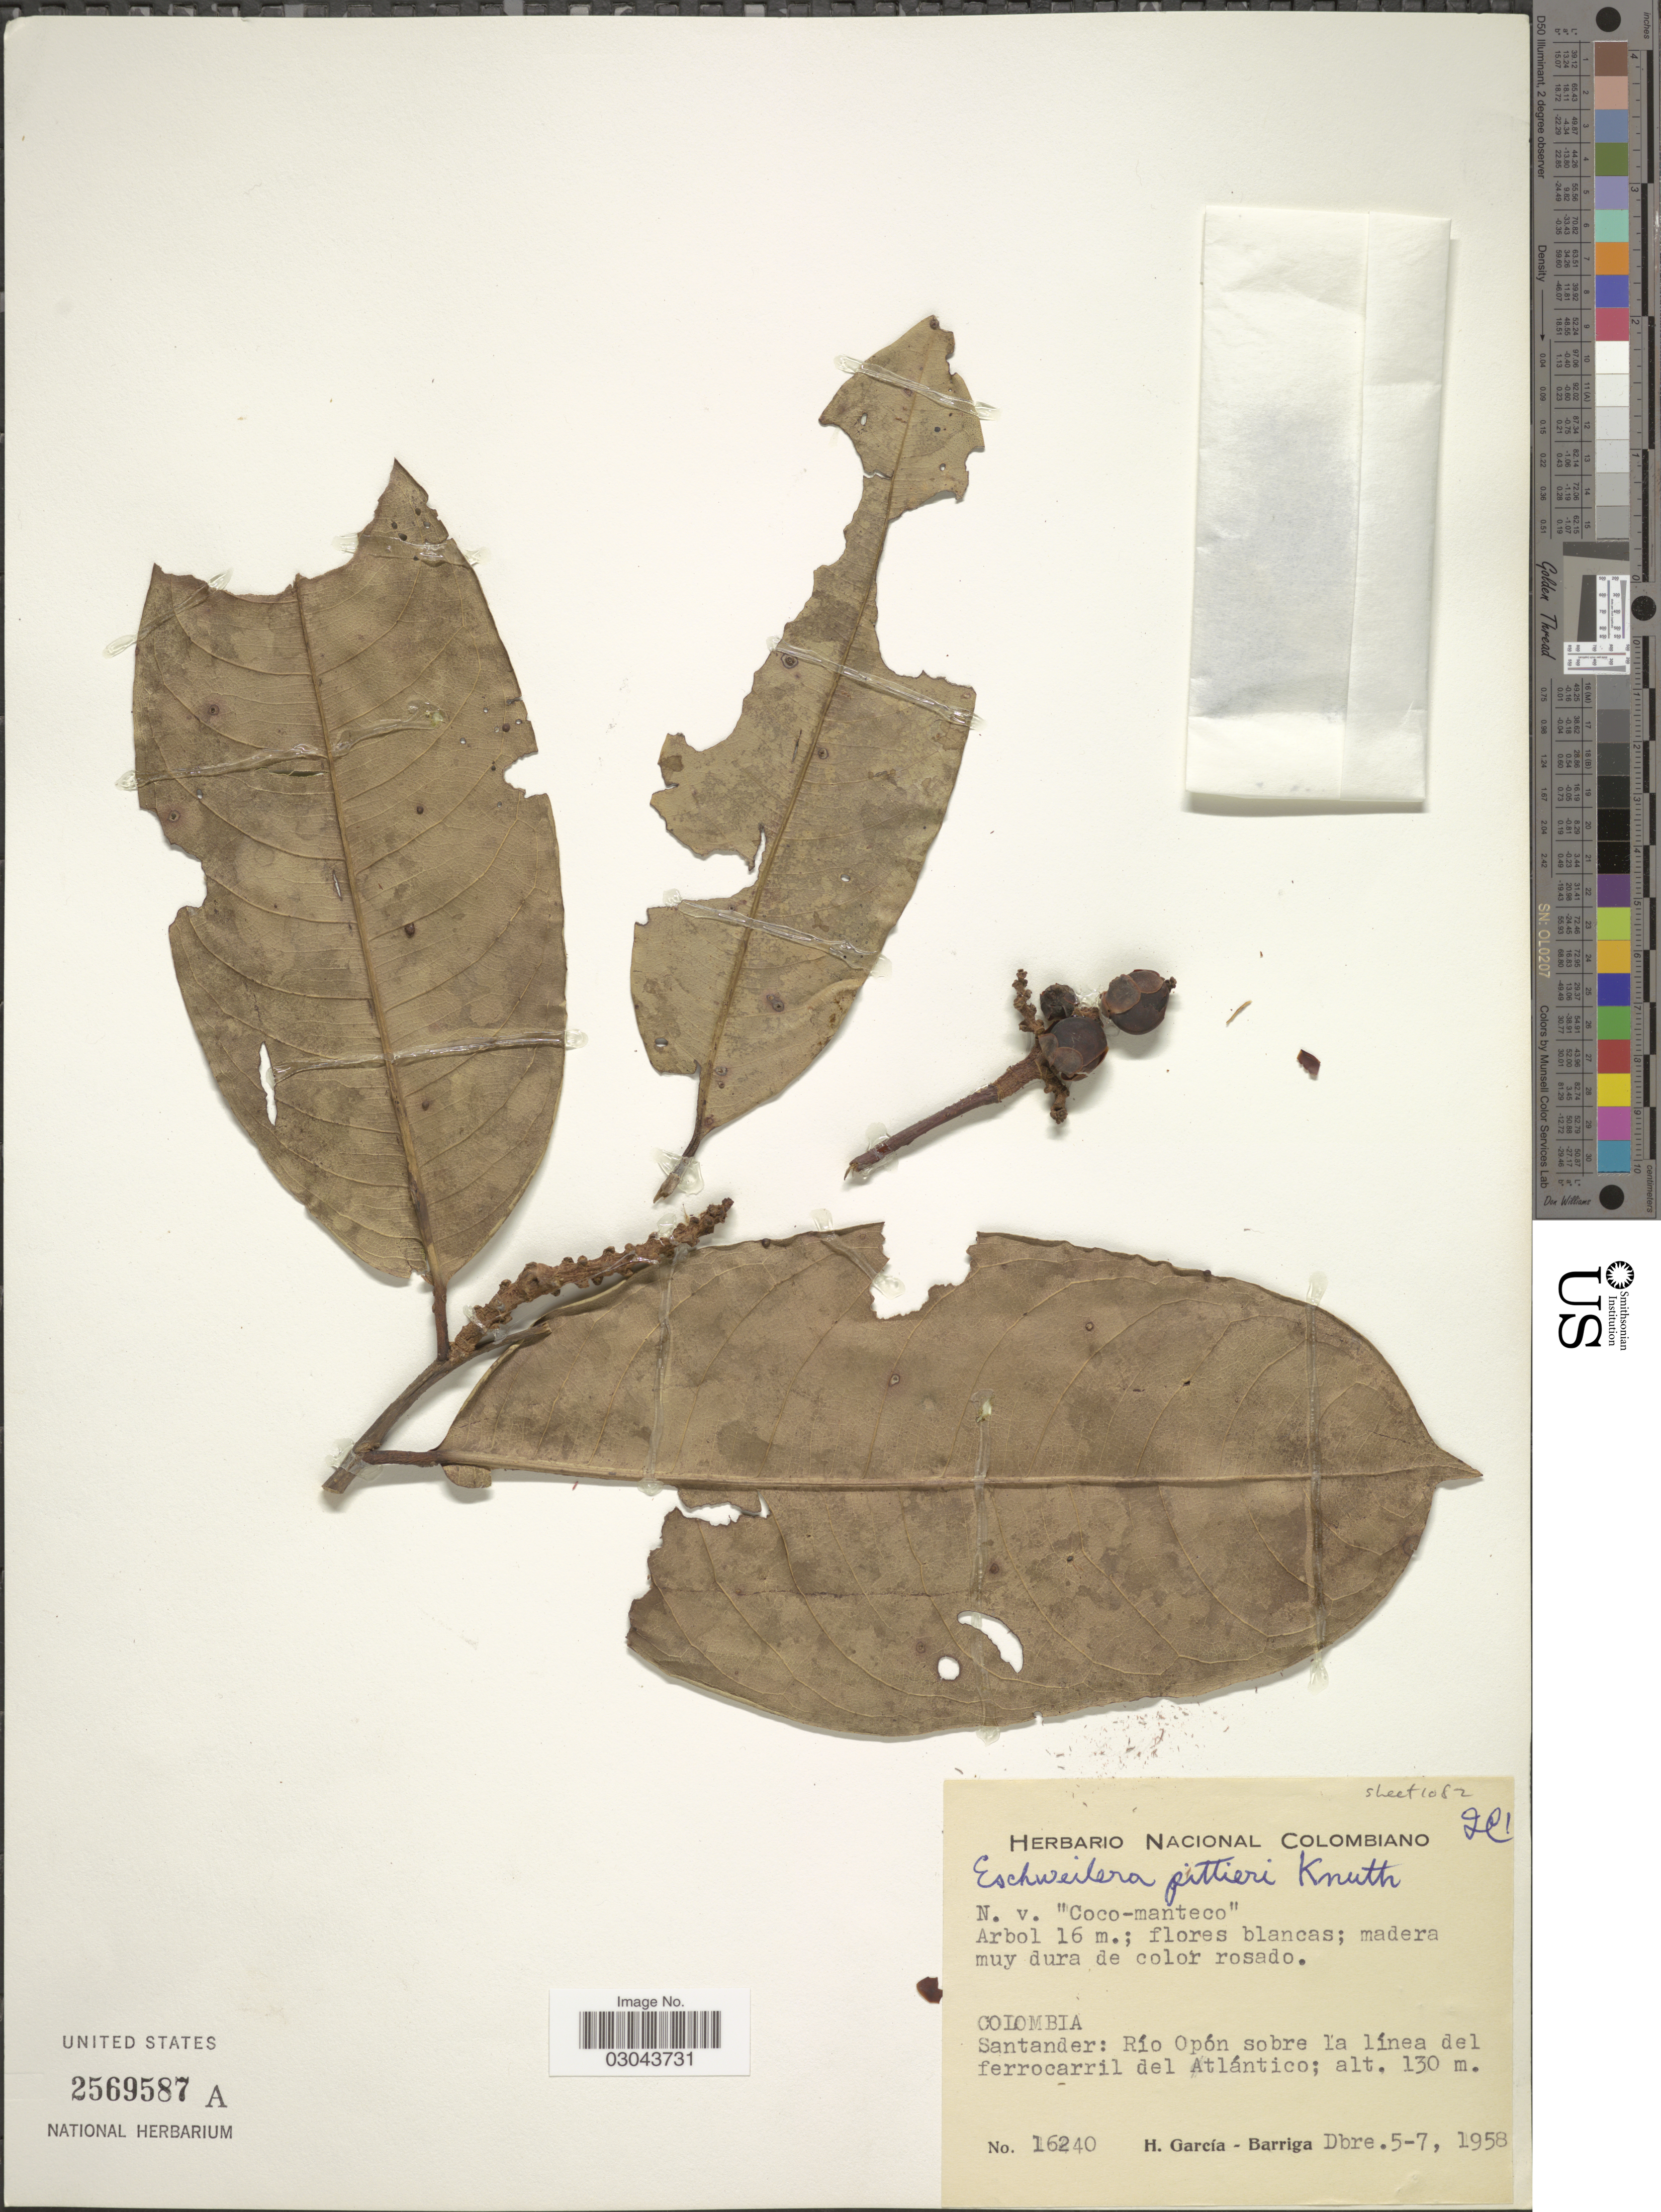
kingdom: Plantae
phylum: Tracheophyta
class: Magnoliopsida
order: Ericales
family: Lecythidaceae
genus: Eschweilera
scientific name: Eschweilera pittieri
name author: R. Knuth in Engl.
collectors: H. García Barriga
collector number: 16240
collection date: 1958-12-05/1958-12-07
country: Colombia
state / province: Santander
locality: Río Opón sobre la línea del ferrocarril del Atlántico.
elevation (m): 130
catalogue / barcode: US 2569587A